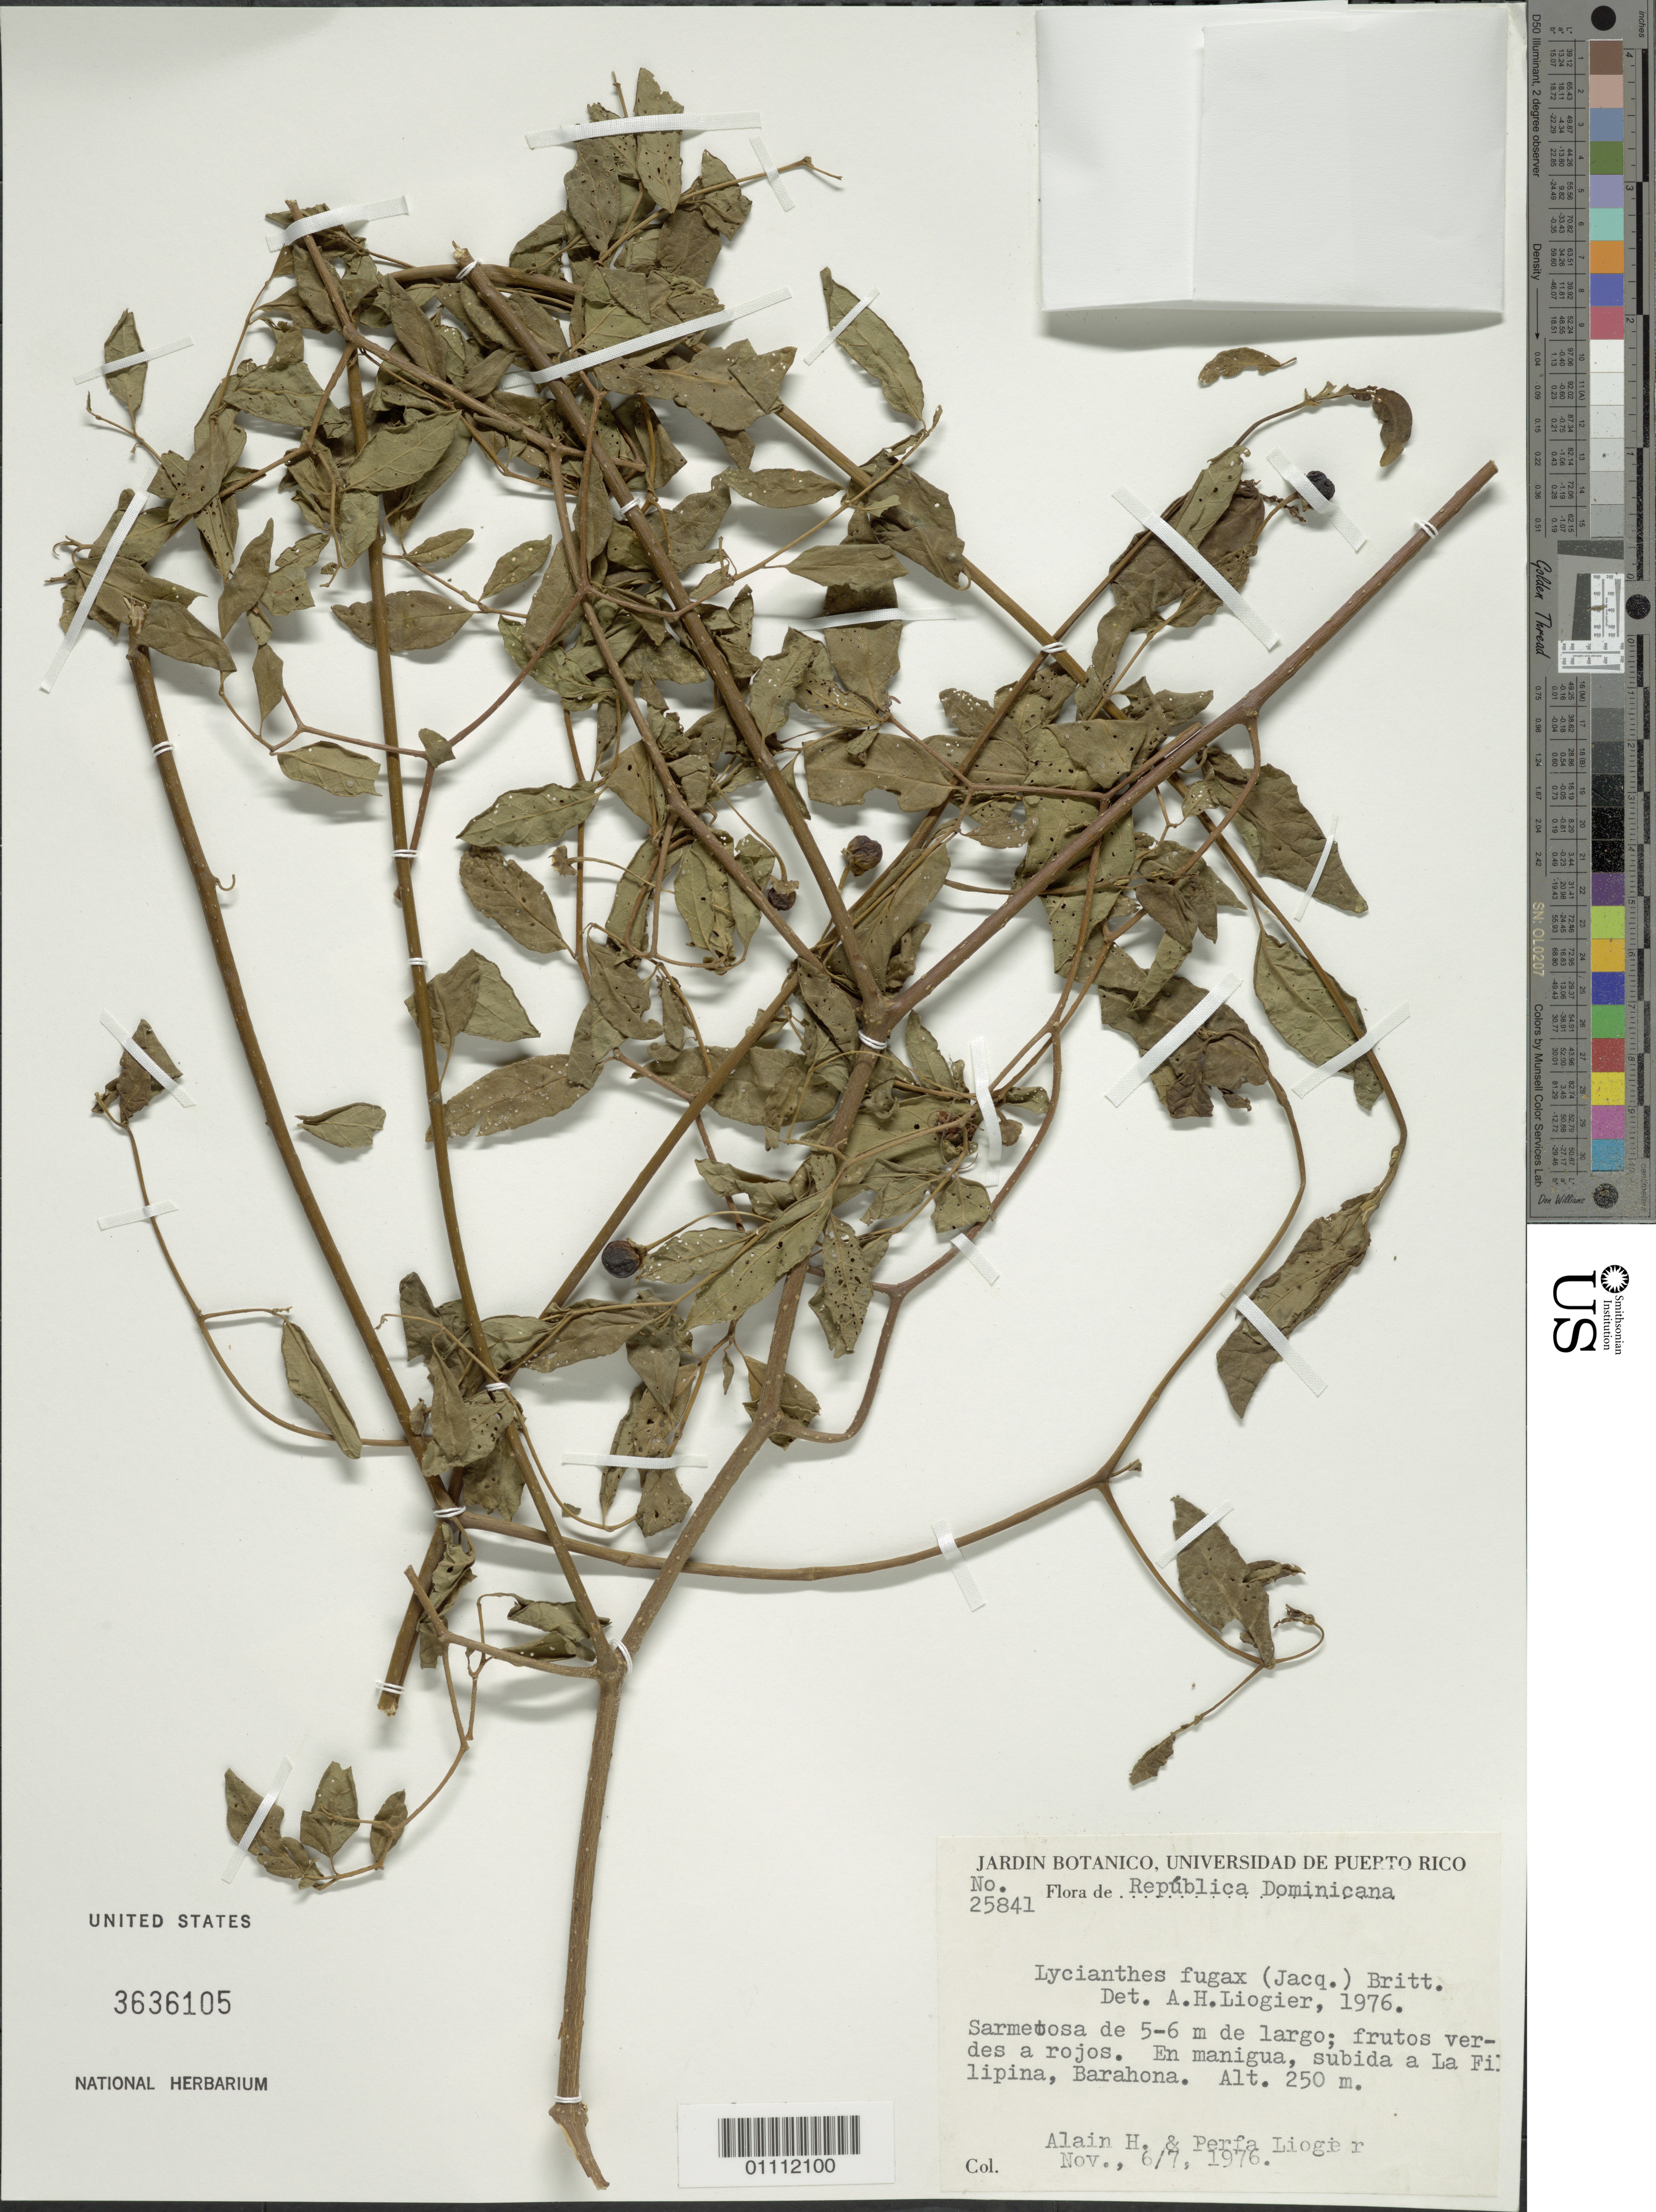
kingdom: Plantae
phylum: Tracheophyta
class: Magnoliopsida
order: Solanales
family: Solanaceae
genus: Lycianthes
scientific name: Lycianthes fugax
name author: (Jacq.) Bitter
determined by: Liogier, Alain H.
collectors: A. H. Liogier & M. P. Liogier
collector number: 25841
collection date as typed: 06 Nov 1976 to 07 Nov 1976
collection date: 1976-11-06/1976-11-07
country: Dominican Republic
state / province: Barahona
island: Hispaniola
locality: La Filipina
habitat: En manigua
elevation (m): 250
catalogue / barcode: US 3636105